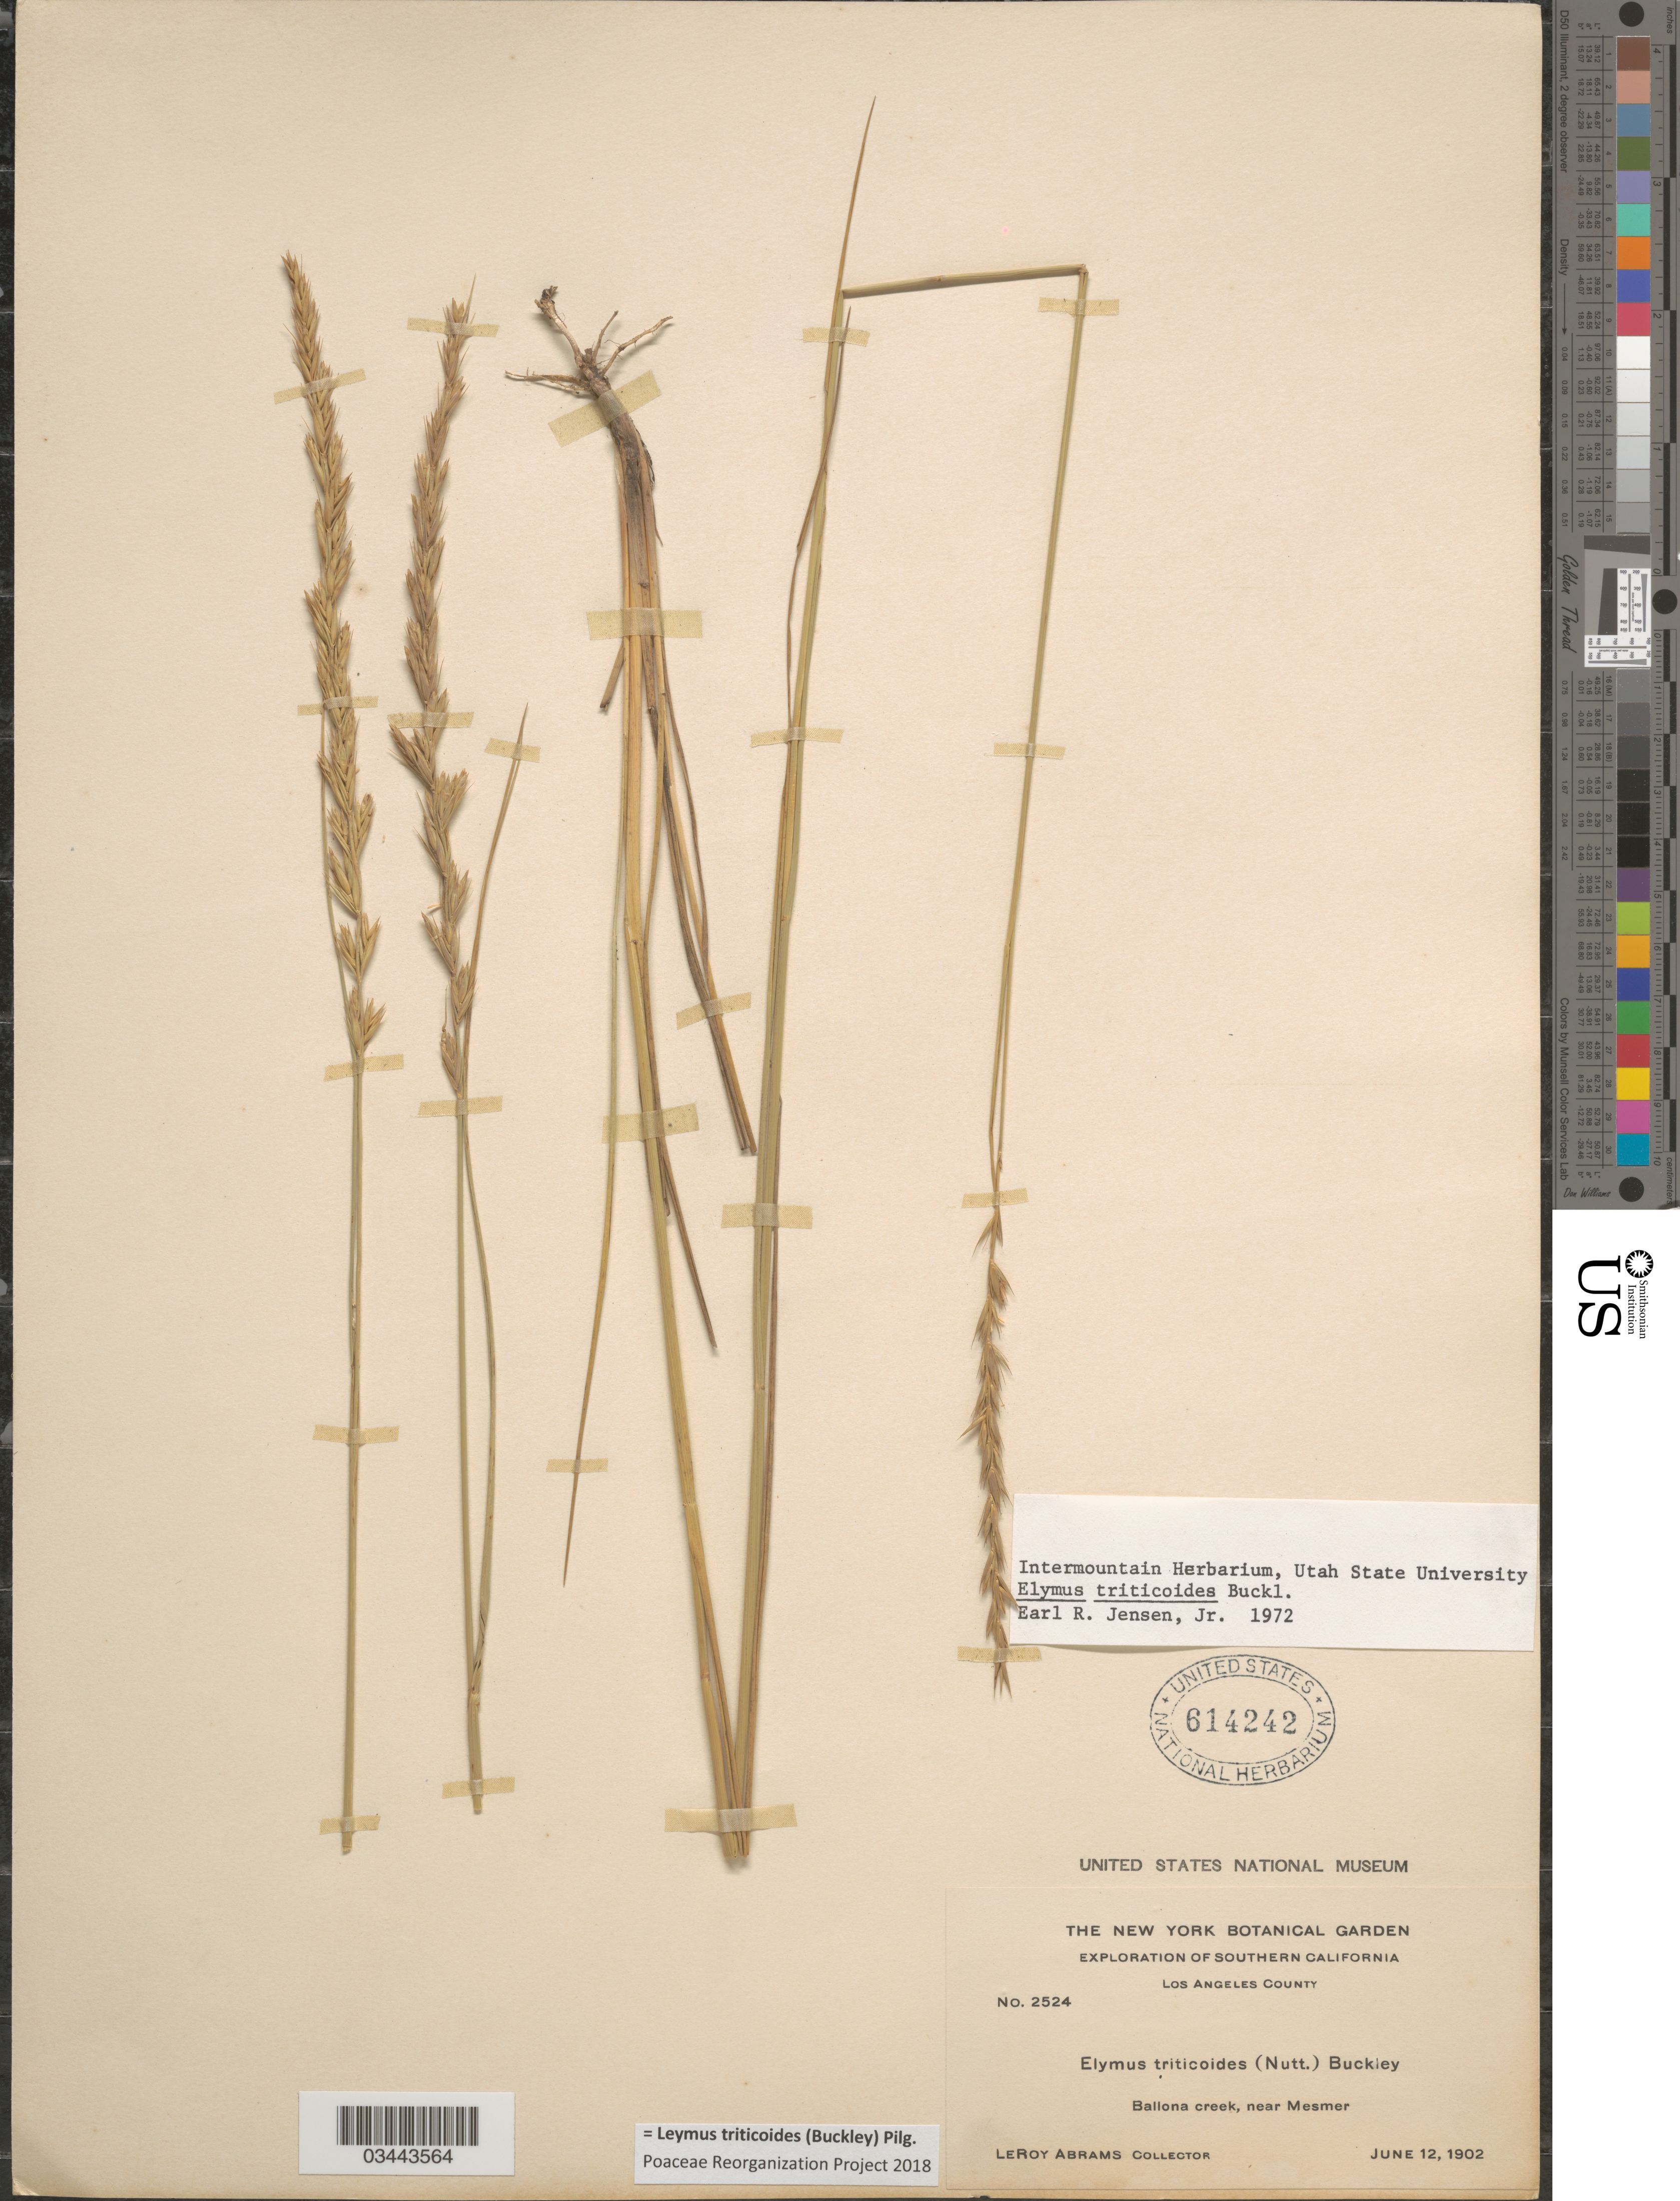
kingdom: Plantae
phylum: Tracheophyta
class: Liliopsida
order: Poales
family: Poaceae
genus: Leymus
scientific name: Leymus triticoides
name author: (Buckley) Pilg.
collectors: L. Abrams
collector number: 2524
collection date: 1902-06-12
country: United States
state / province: California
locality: Exploration of Southern California. Ballona creek, near Mesmer.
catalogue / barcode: US 614242